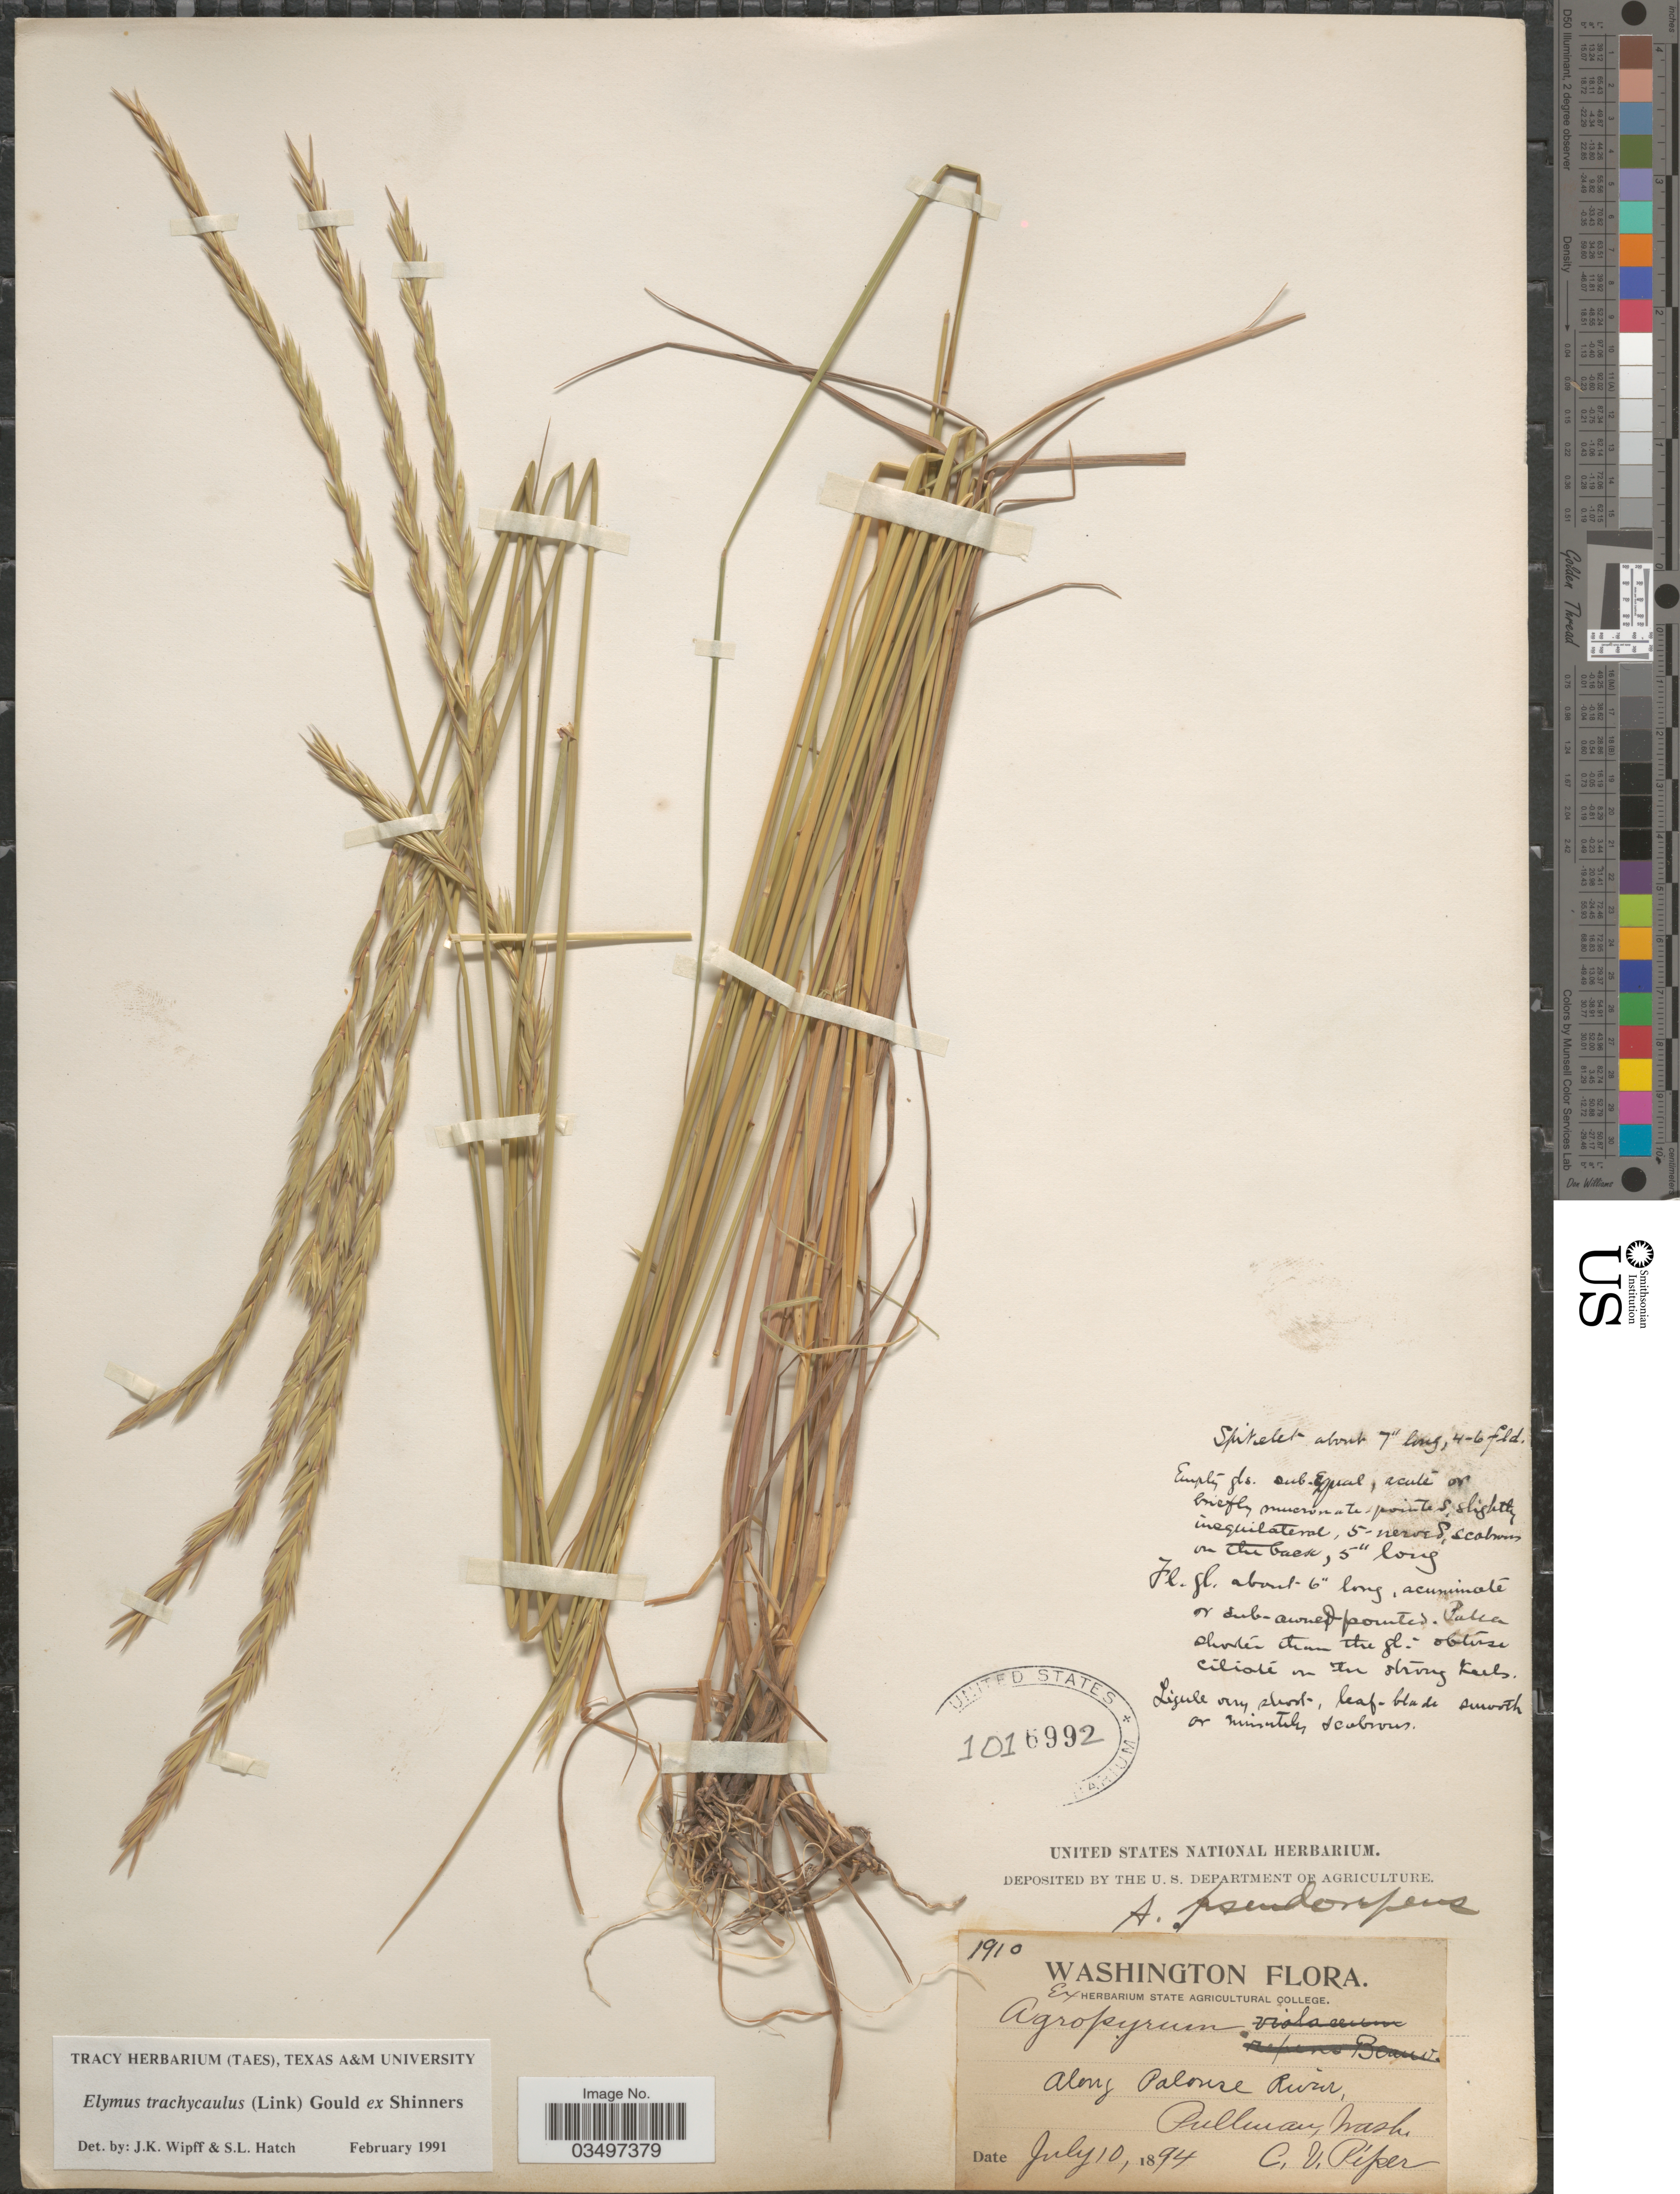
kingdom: Plantae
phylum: Tracheophyta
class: Liliopsida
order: Poales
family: Poaceae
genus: Elymus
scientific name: Elymus trachycaulus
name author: (Link) Gould ex Shinners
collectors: C. V. Piper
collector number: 1910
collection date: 1894-07-10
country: United States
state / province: Washington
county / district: Whitman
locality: Along Palouse River, Pullman.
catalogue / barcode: US 1016992